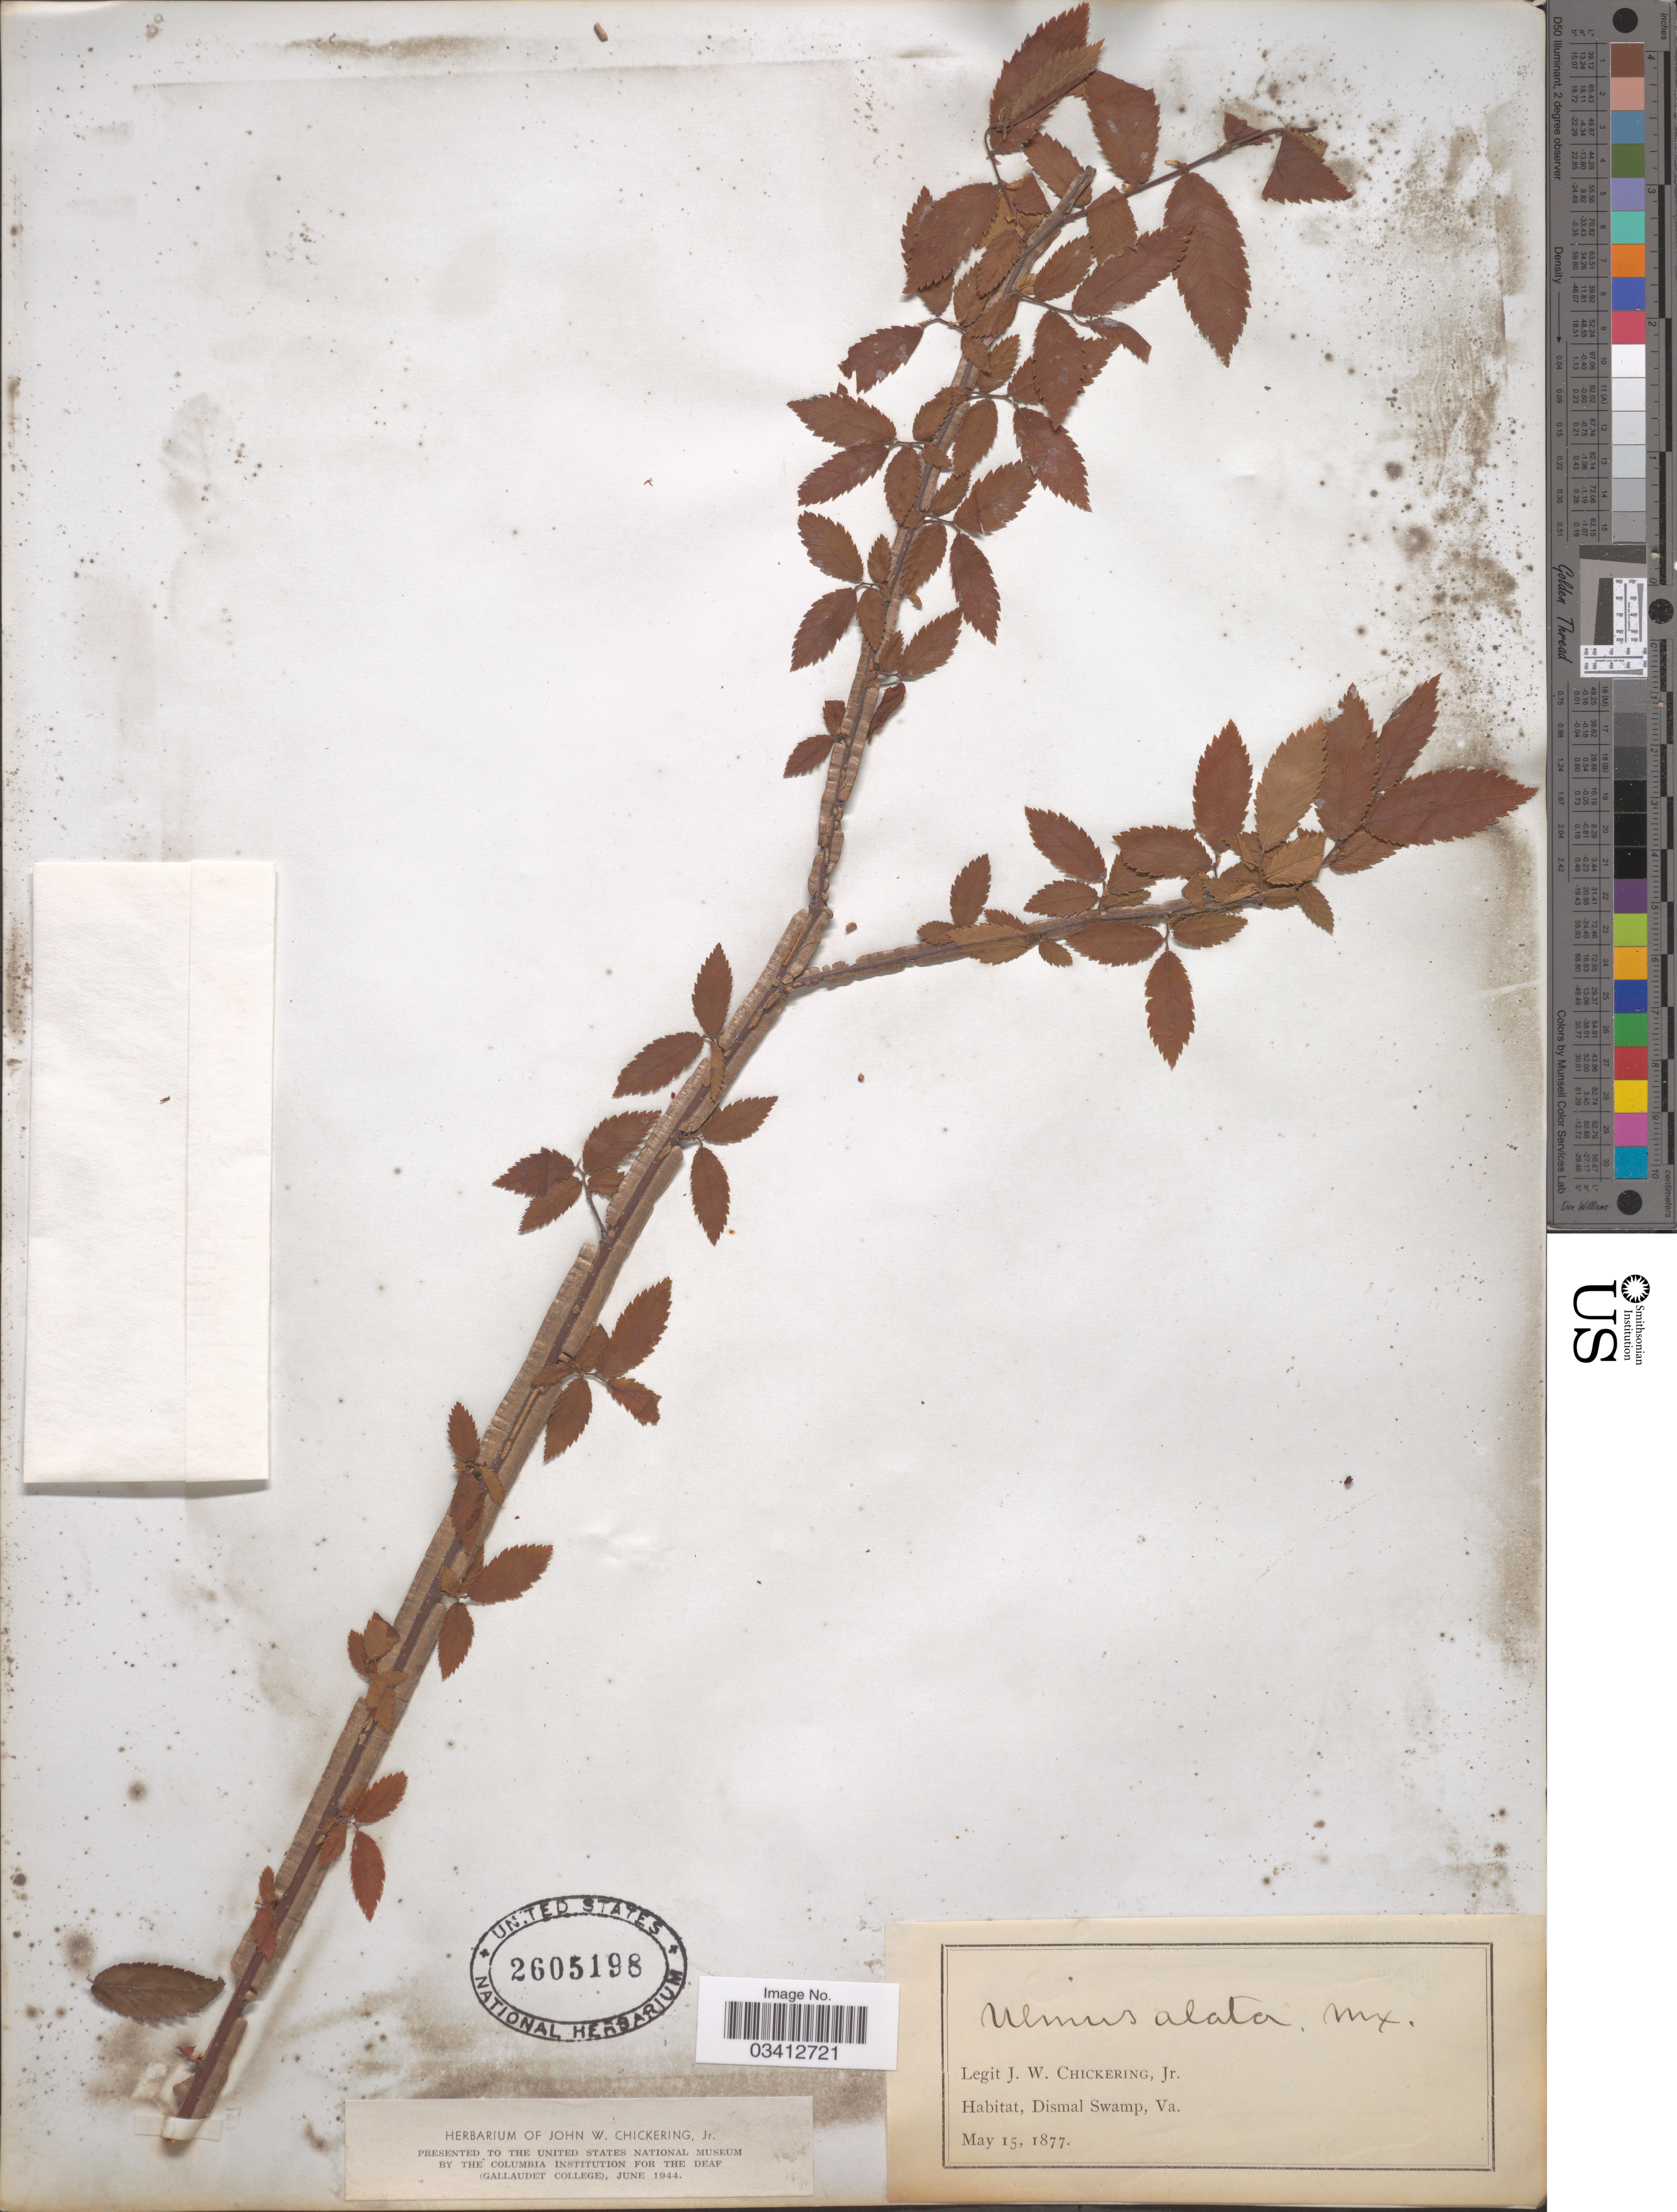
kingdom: Plantae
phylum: Tracheophyta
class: Magnoliopsida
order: Rosales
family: Ulmaceae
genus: Ulmus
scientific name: Ulmus alata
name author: Michx.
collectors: J. W. Chickering Jr.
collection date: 1877-05-15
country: United States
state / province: Virginia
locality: Dismal Swamp.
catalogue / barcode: US 2605198